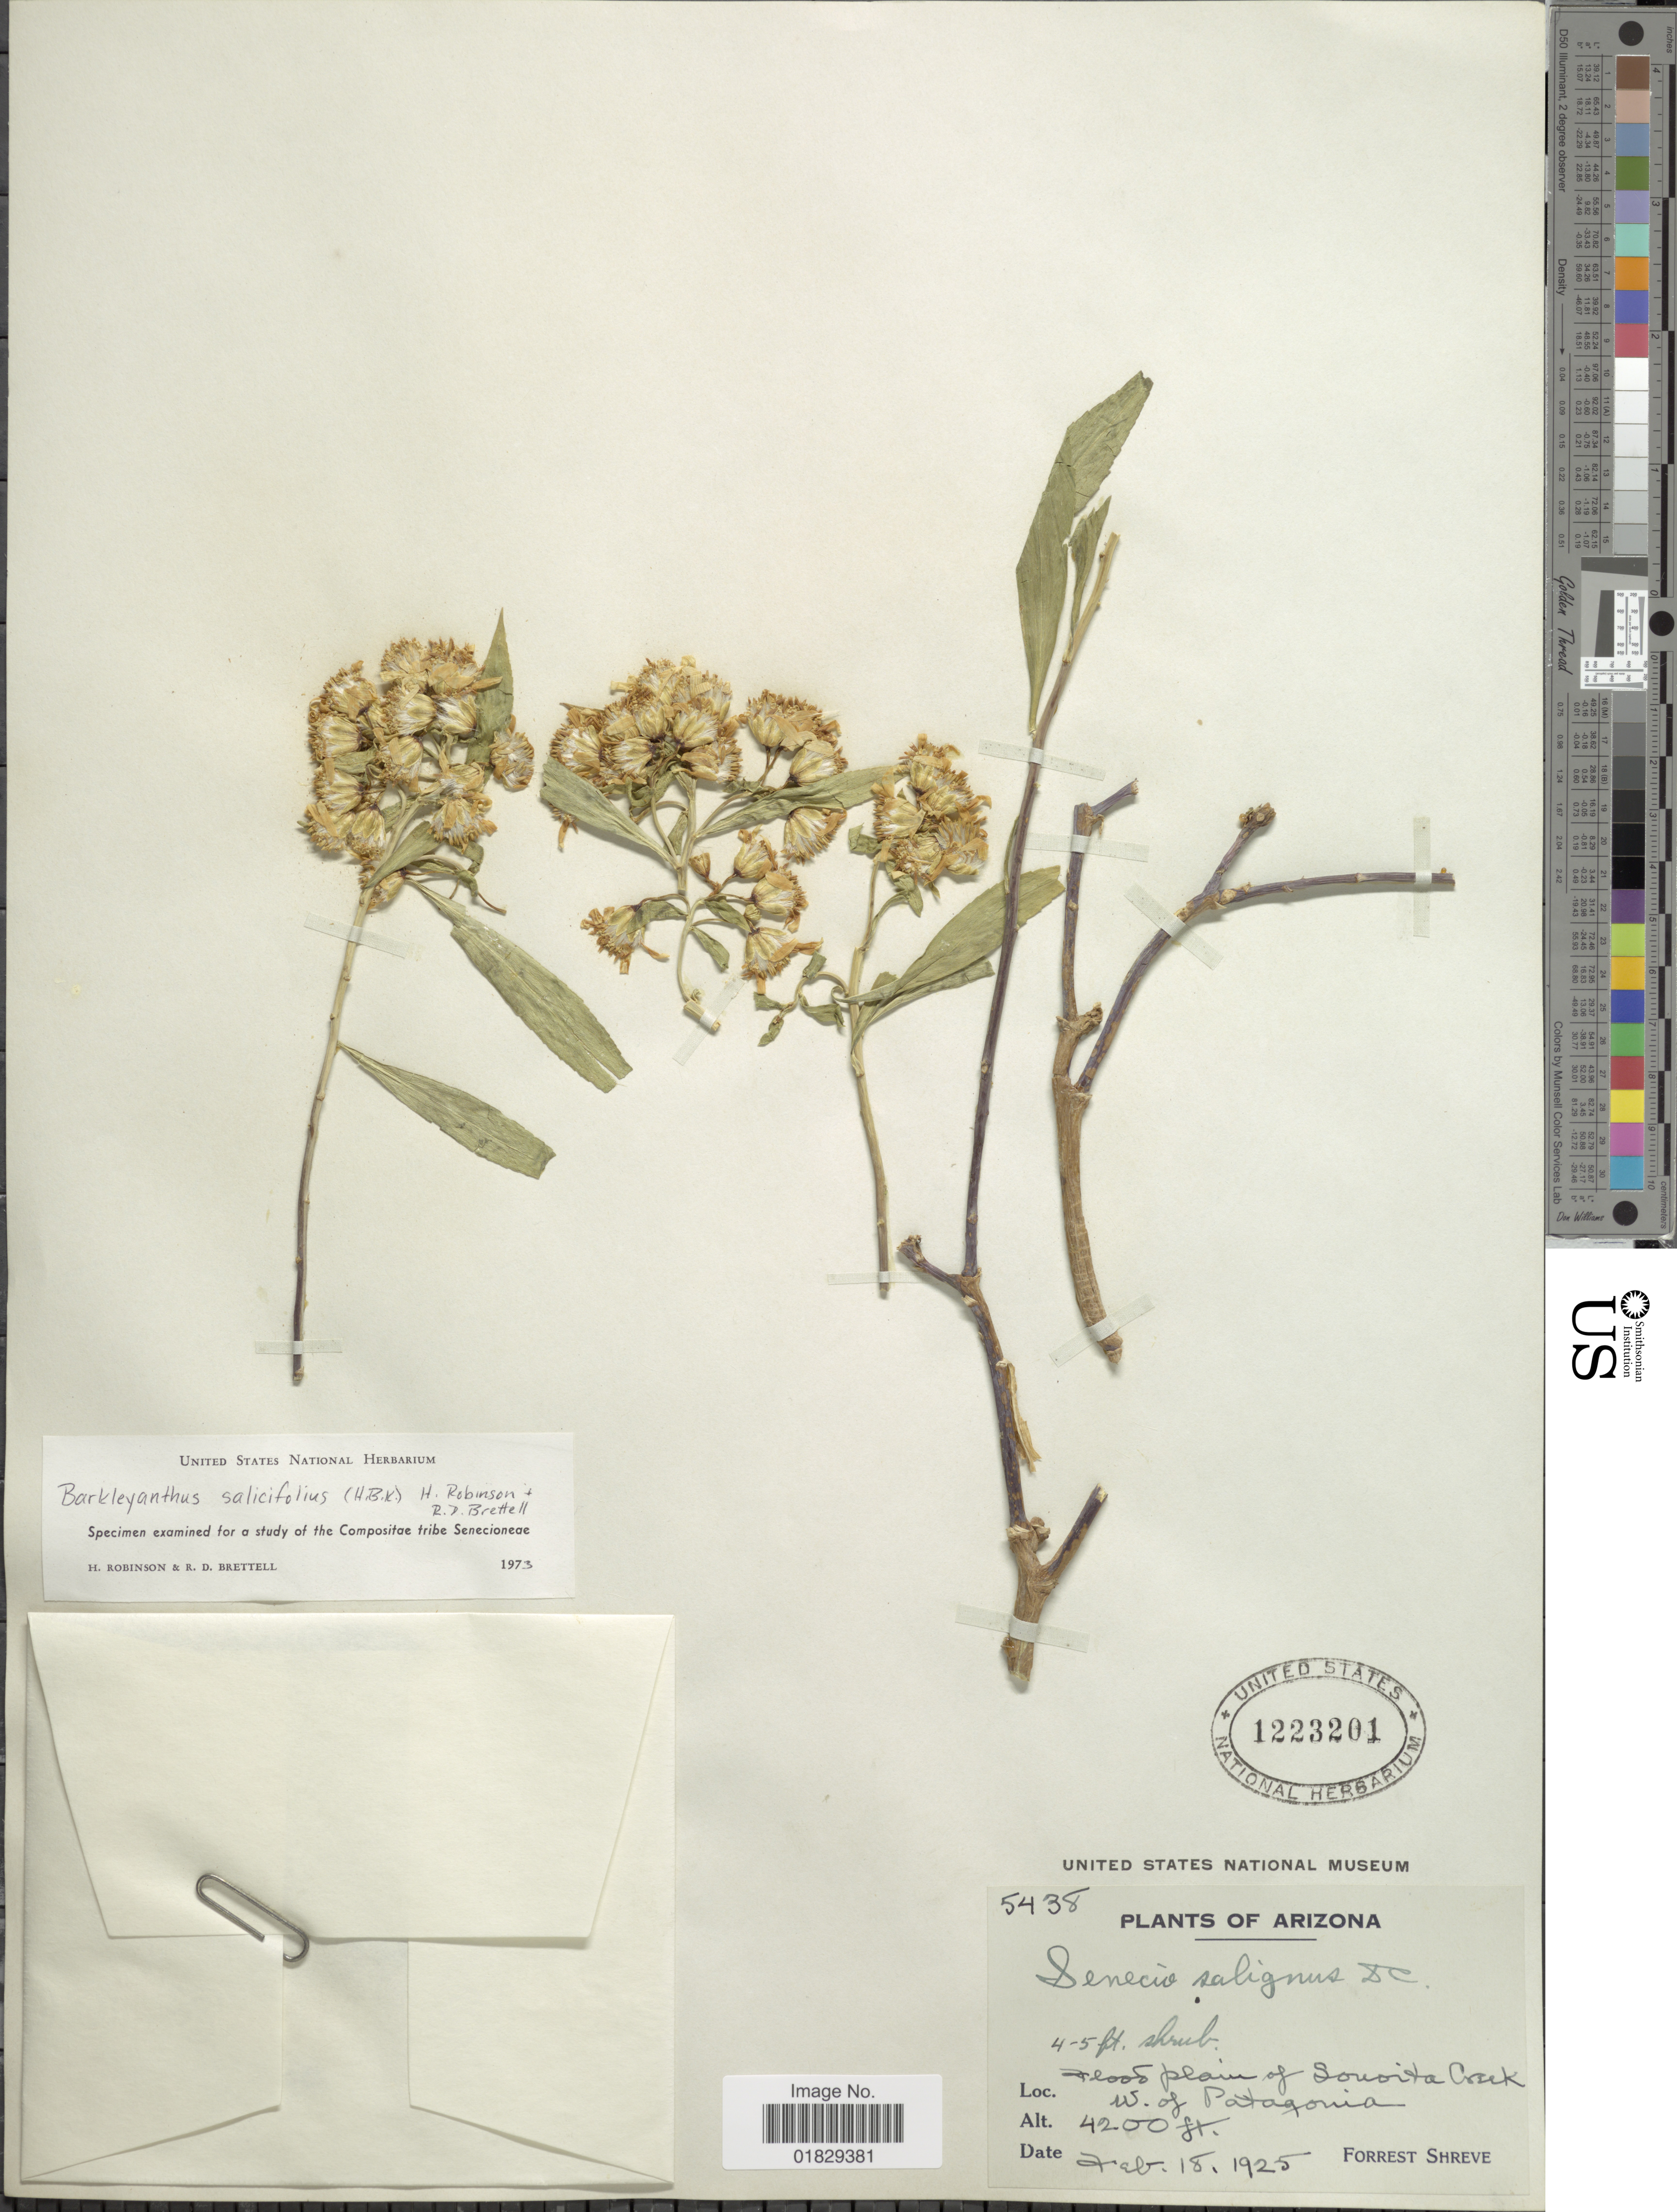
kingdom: Plantae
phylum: Tracheophyta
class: Magnoliopsida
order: Asterales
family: Asteraceae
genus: Barkleyanthus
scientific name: Barkleyanthus salicifolius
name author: (Kunth) H. Rob. & Brettell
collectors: F. Shreve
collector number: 5438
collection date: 1925-02-18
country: United States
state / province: Arizona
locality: Flood plain of Sonoita Creek, W. of Patagonia.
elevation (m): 1280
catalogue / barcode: US 1223201